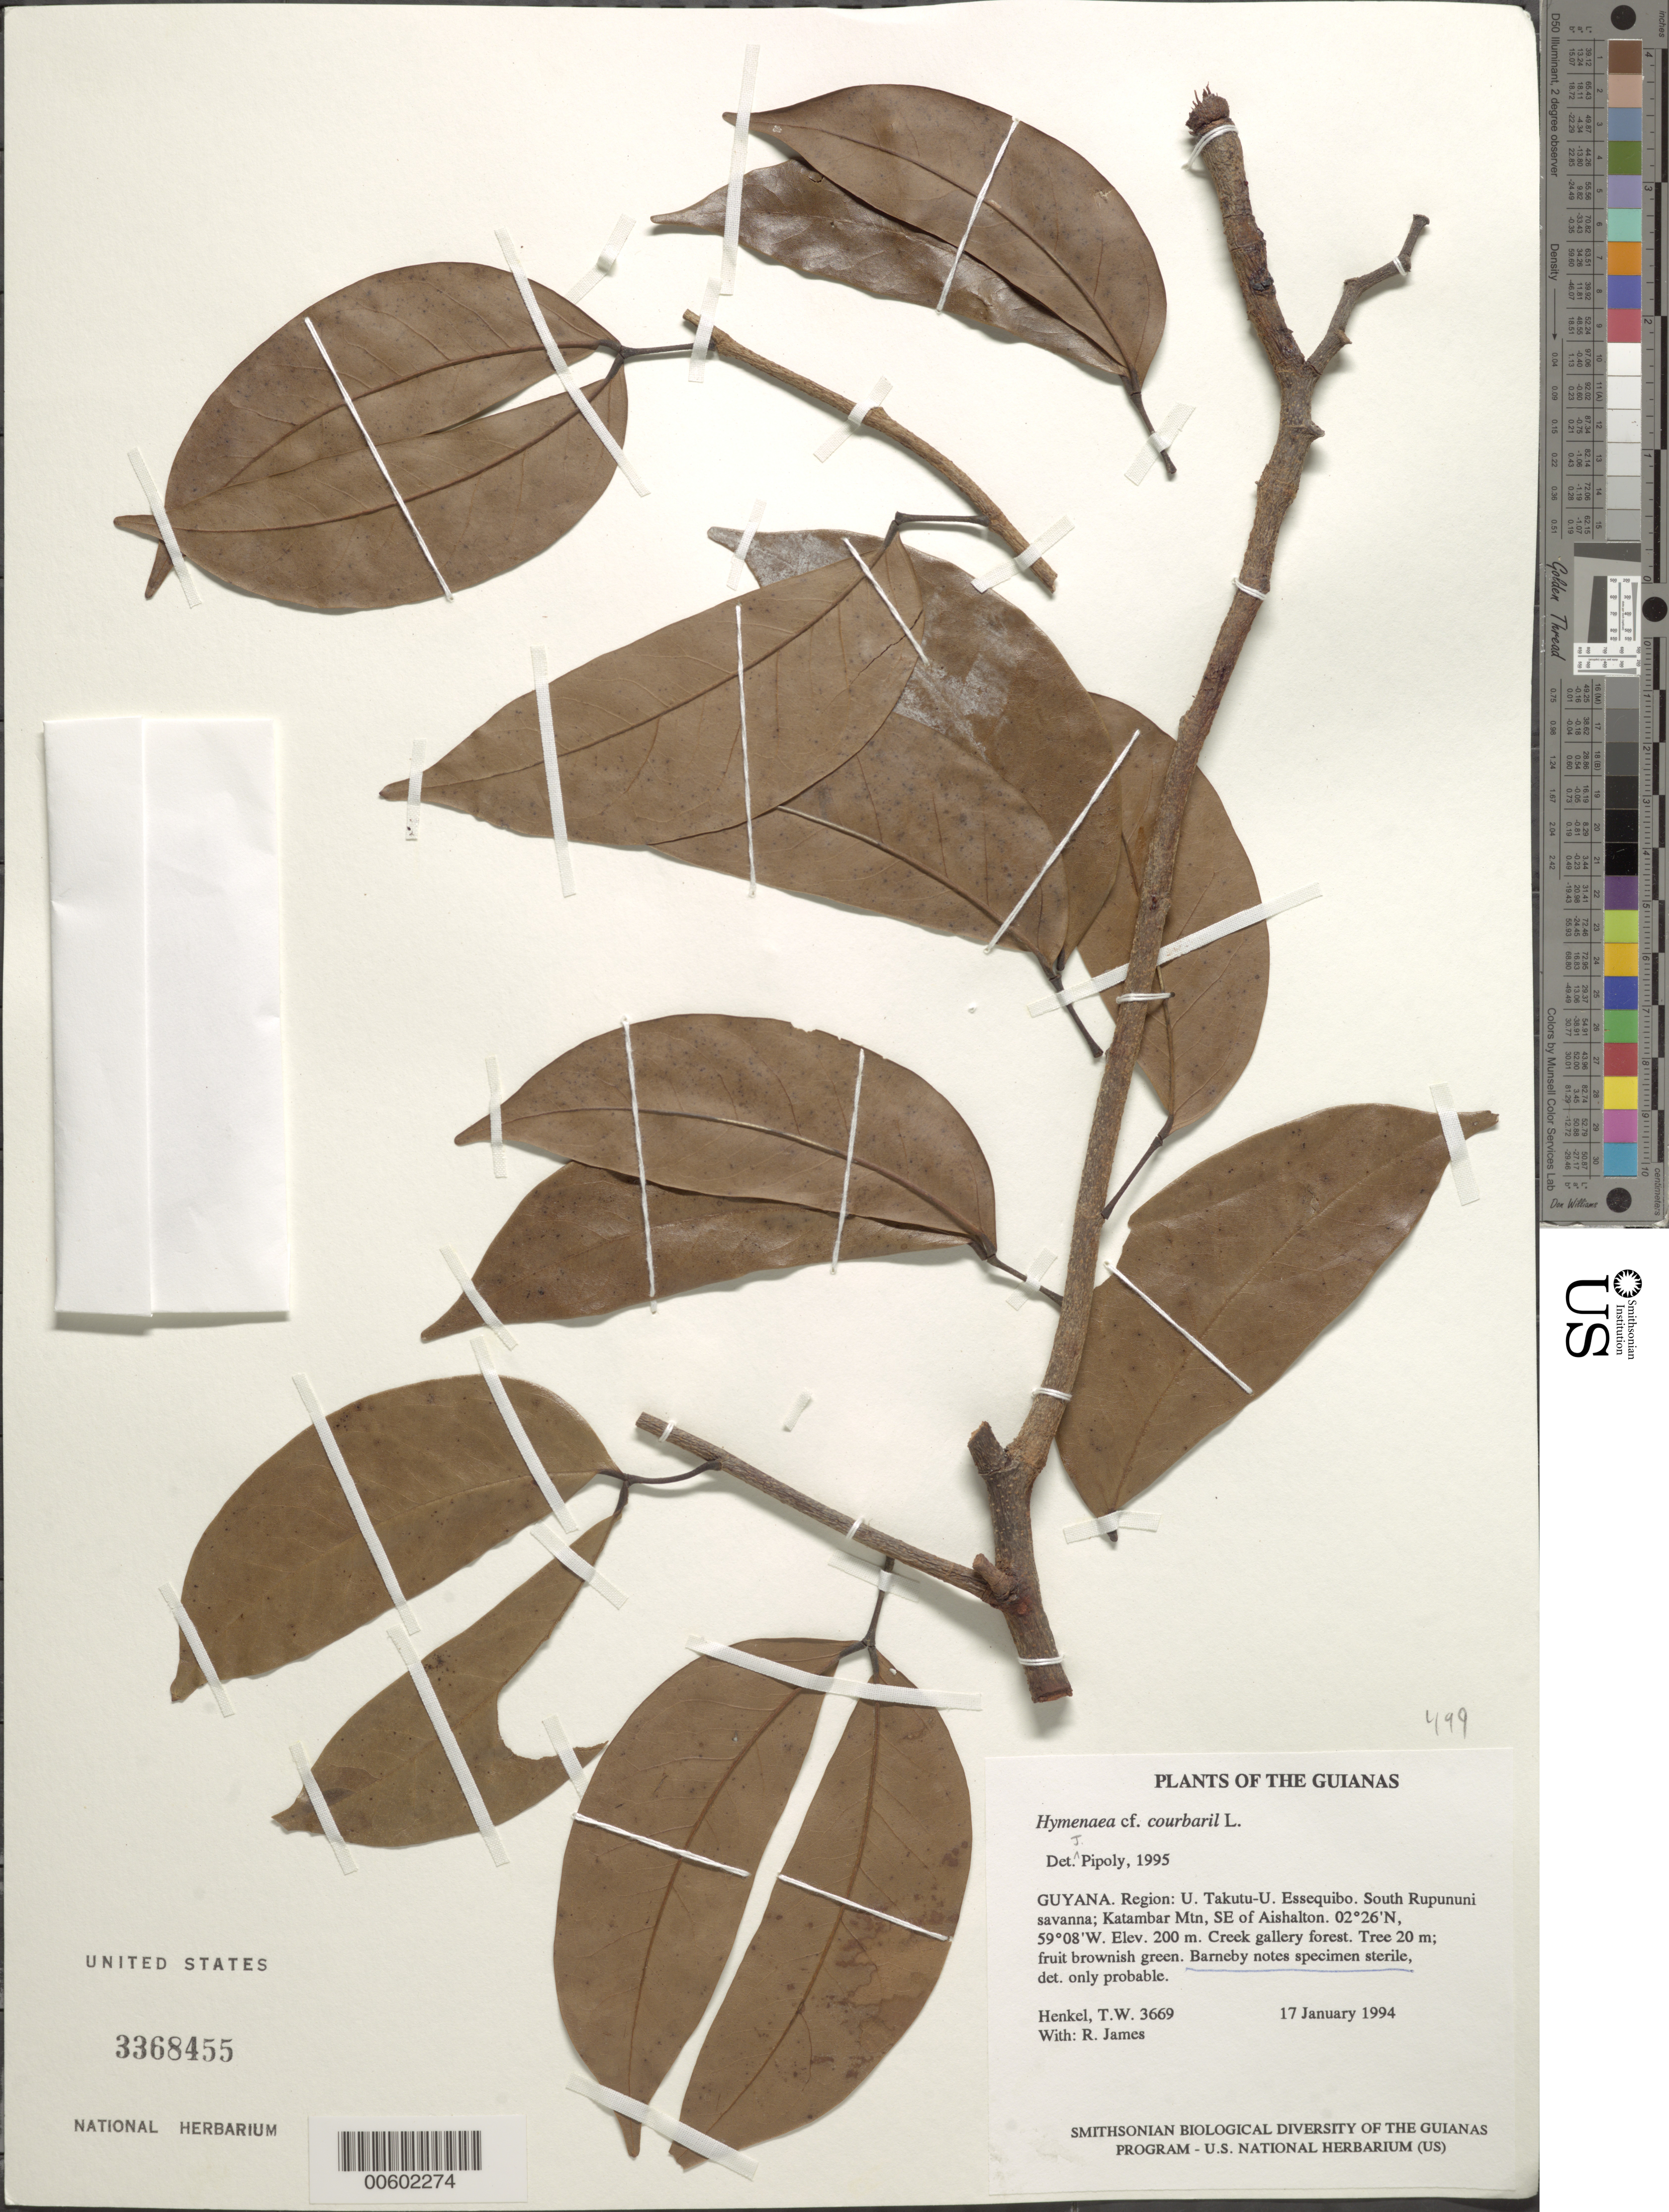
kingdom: Plantae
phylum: Tracheophyta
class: Magnoliopsida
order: Fabales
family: Fabaceae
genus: Hymenaea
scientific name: Hymenaea courbaril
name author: L.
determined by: Pipoly, J. J., III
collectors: T. Henkel & R. James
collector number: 3669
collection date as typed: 17 January 1994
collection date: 1994-01-17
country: Guyana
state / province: U. Takutu-U. Essequibo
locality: South Rupununi savanna; Katambar Mtn, SE of Aishalton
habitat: Creek gallery forest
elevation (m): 200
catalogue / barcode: US 3368455